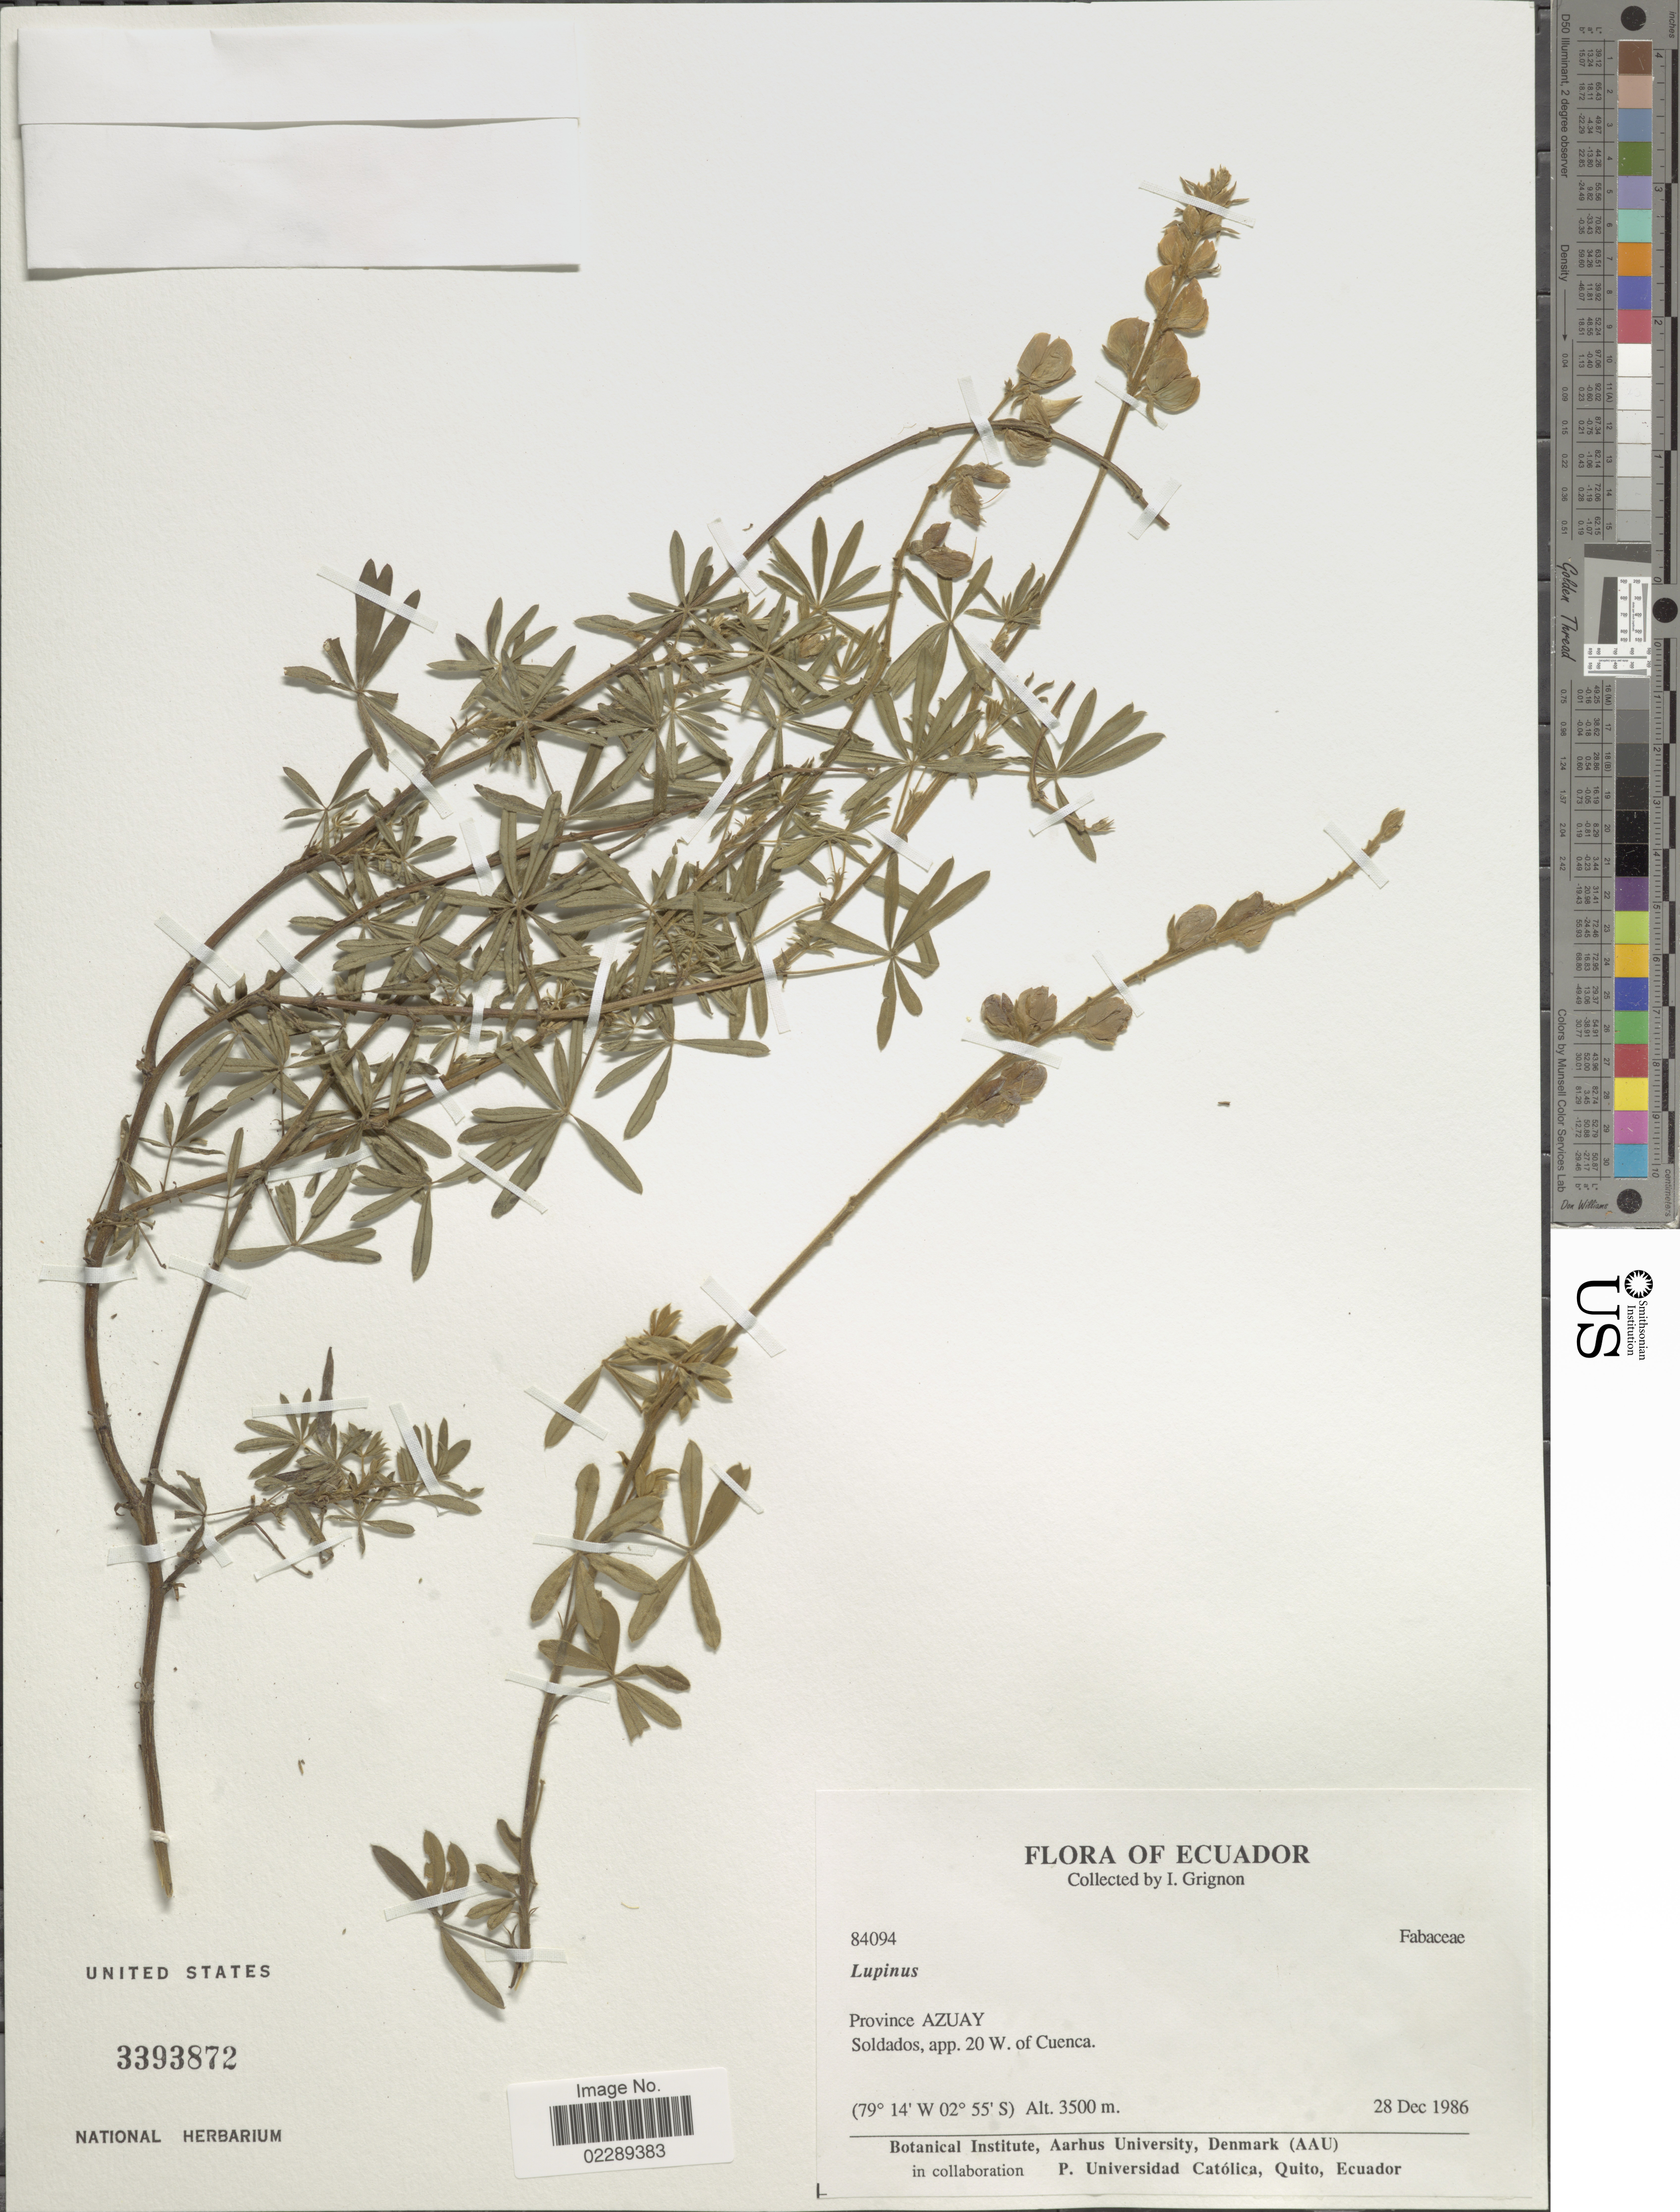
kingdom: Plantae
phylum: Tracheophyta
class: Magnoliopsida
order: Fabales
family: Fabaceae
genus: Lupinus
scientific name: Lupinus sp.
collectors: I. Grignon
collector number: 84094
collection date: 1986-12-28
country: Ecuador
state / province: Azuay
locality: Province Azuay. Soldados, app. 20 W. of Cuenca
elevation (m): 3500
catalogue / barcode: US 3393872